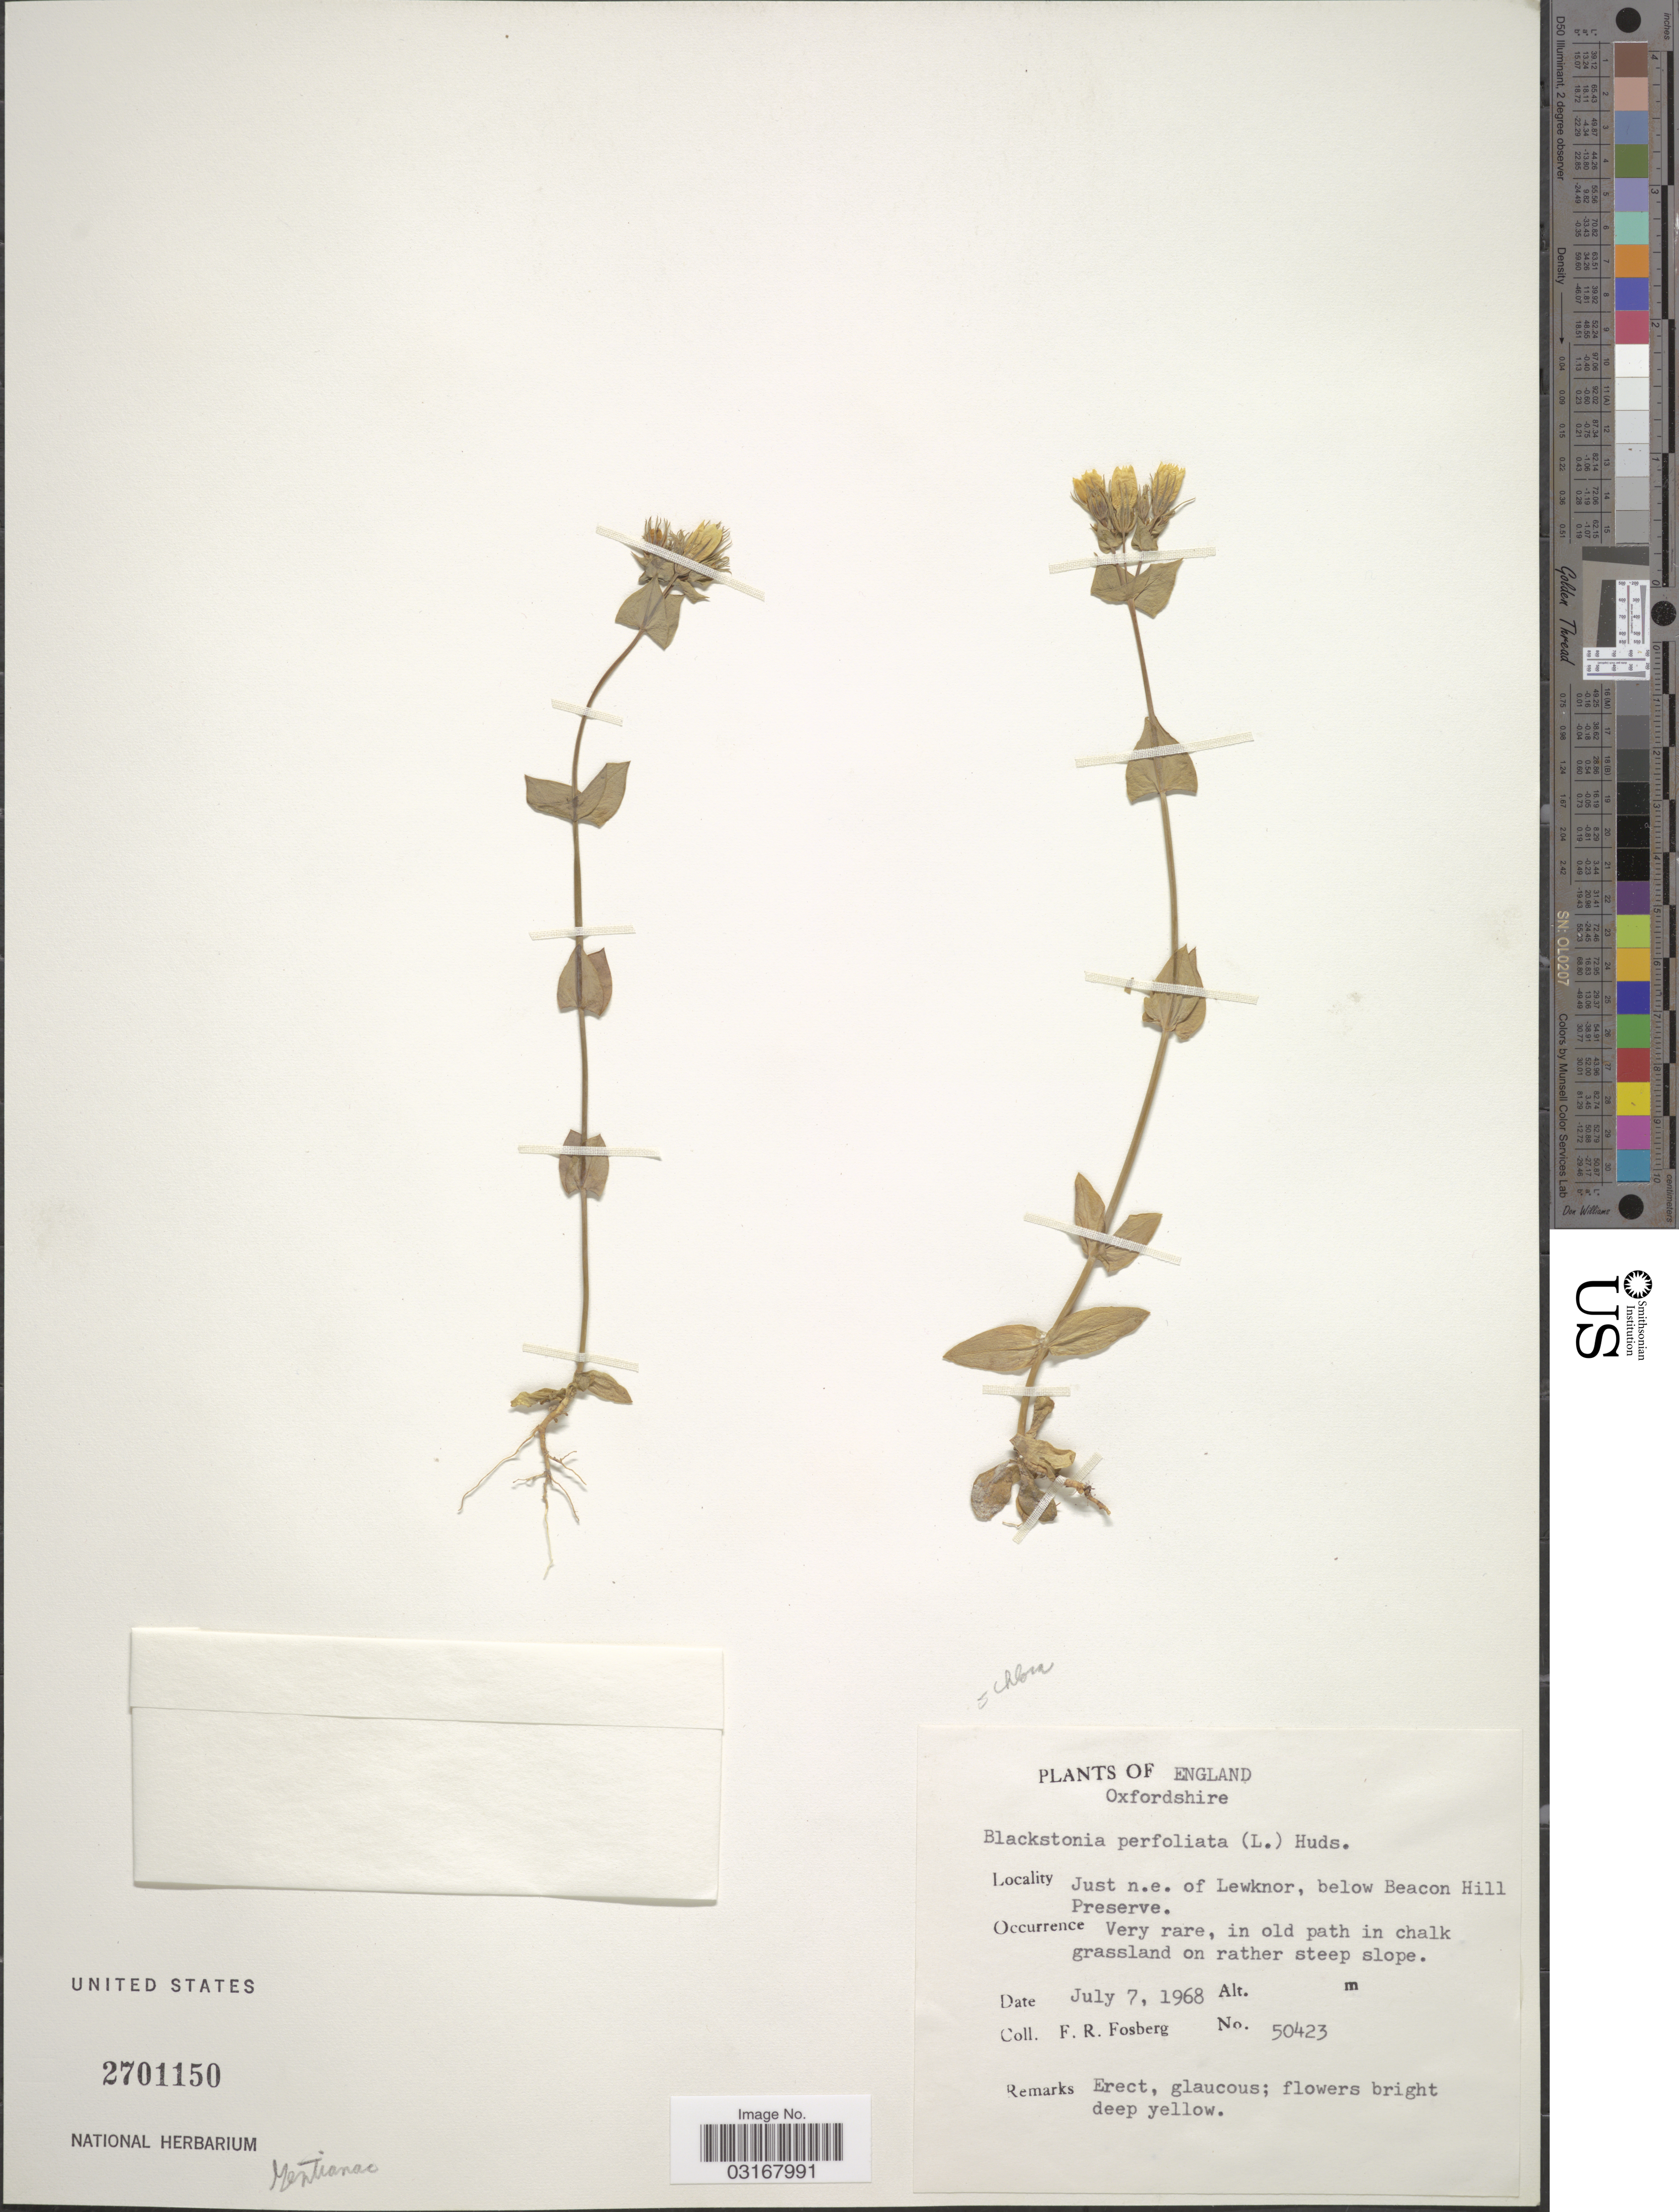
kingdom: Plantae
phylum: Tracheophyta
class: Magnoliopsida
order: Gentianales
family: Gentianaceae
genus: Chlora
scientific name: Chlora perfoliata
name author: (L.) L.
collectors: F. R. Fosberg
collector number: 50423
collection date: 1968-07-07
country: United Kingdom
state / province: England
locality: Oxfordshire. Just n.e. of Lewknor, below Beacon Hill Preserve.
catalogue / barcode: US 2701150